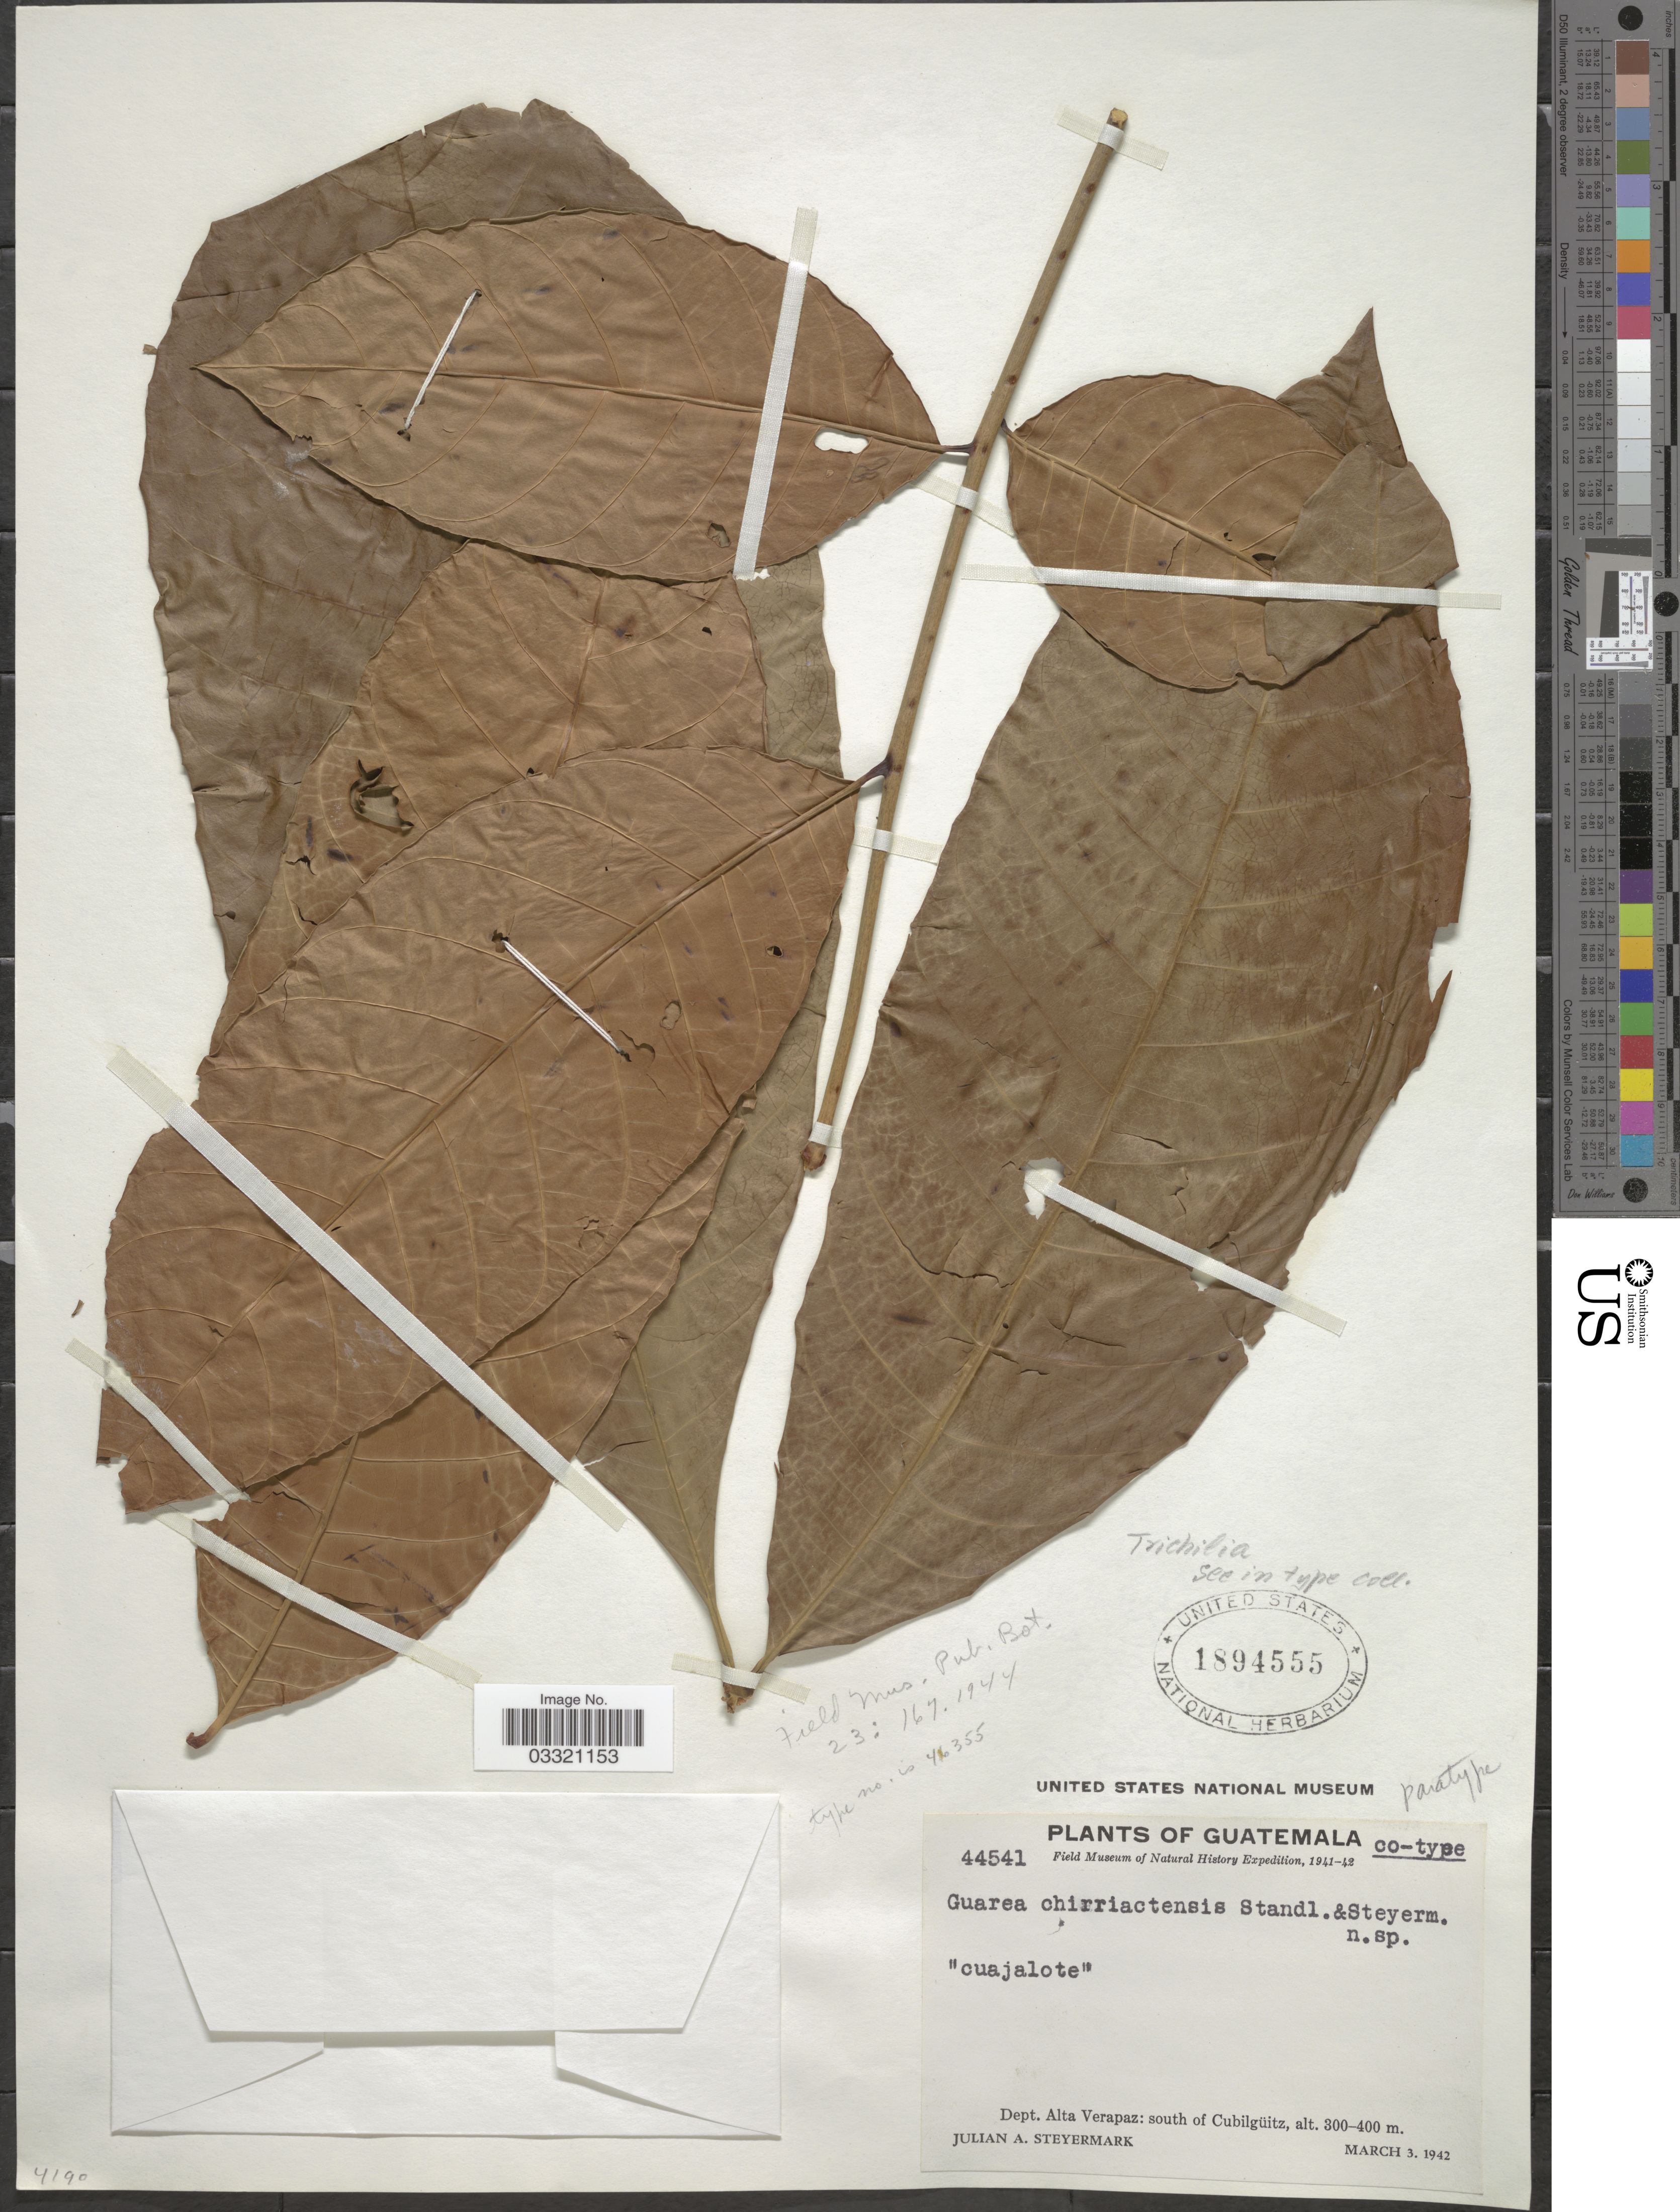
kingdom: Plantae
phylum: Tracheophyta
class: Magnoliopsida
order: Sapindales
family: Meliaceae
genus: Guarea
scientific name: Guarea chirriactensis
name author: Standl. & Steyerm.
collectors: J. Steyermark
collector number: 44541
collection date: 1942-03-03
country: Guatemala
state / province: Alta Verapaz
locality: Dept. Alta Verapaz: south of Cubilgüitz.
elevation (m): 300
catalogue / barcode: US 1894555